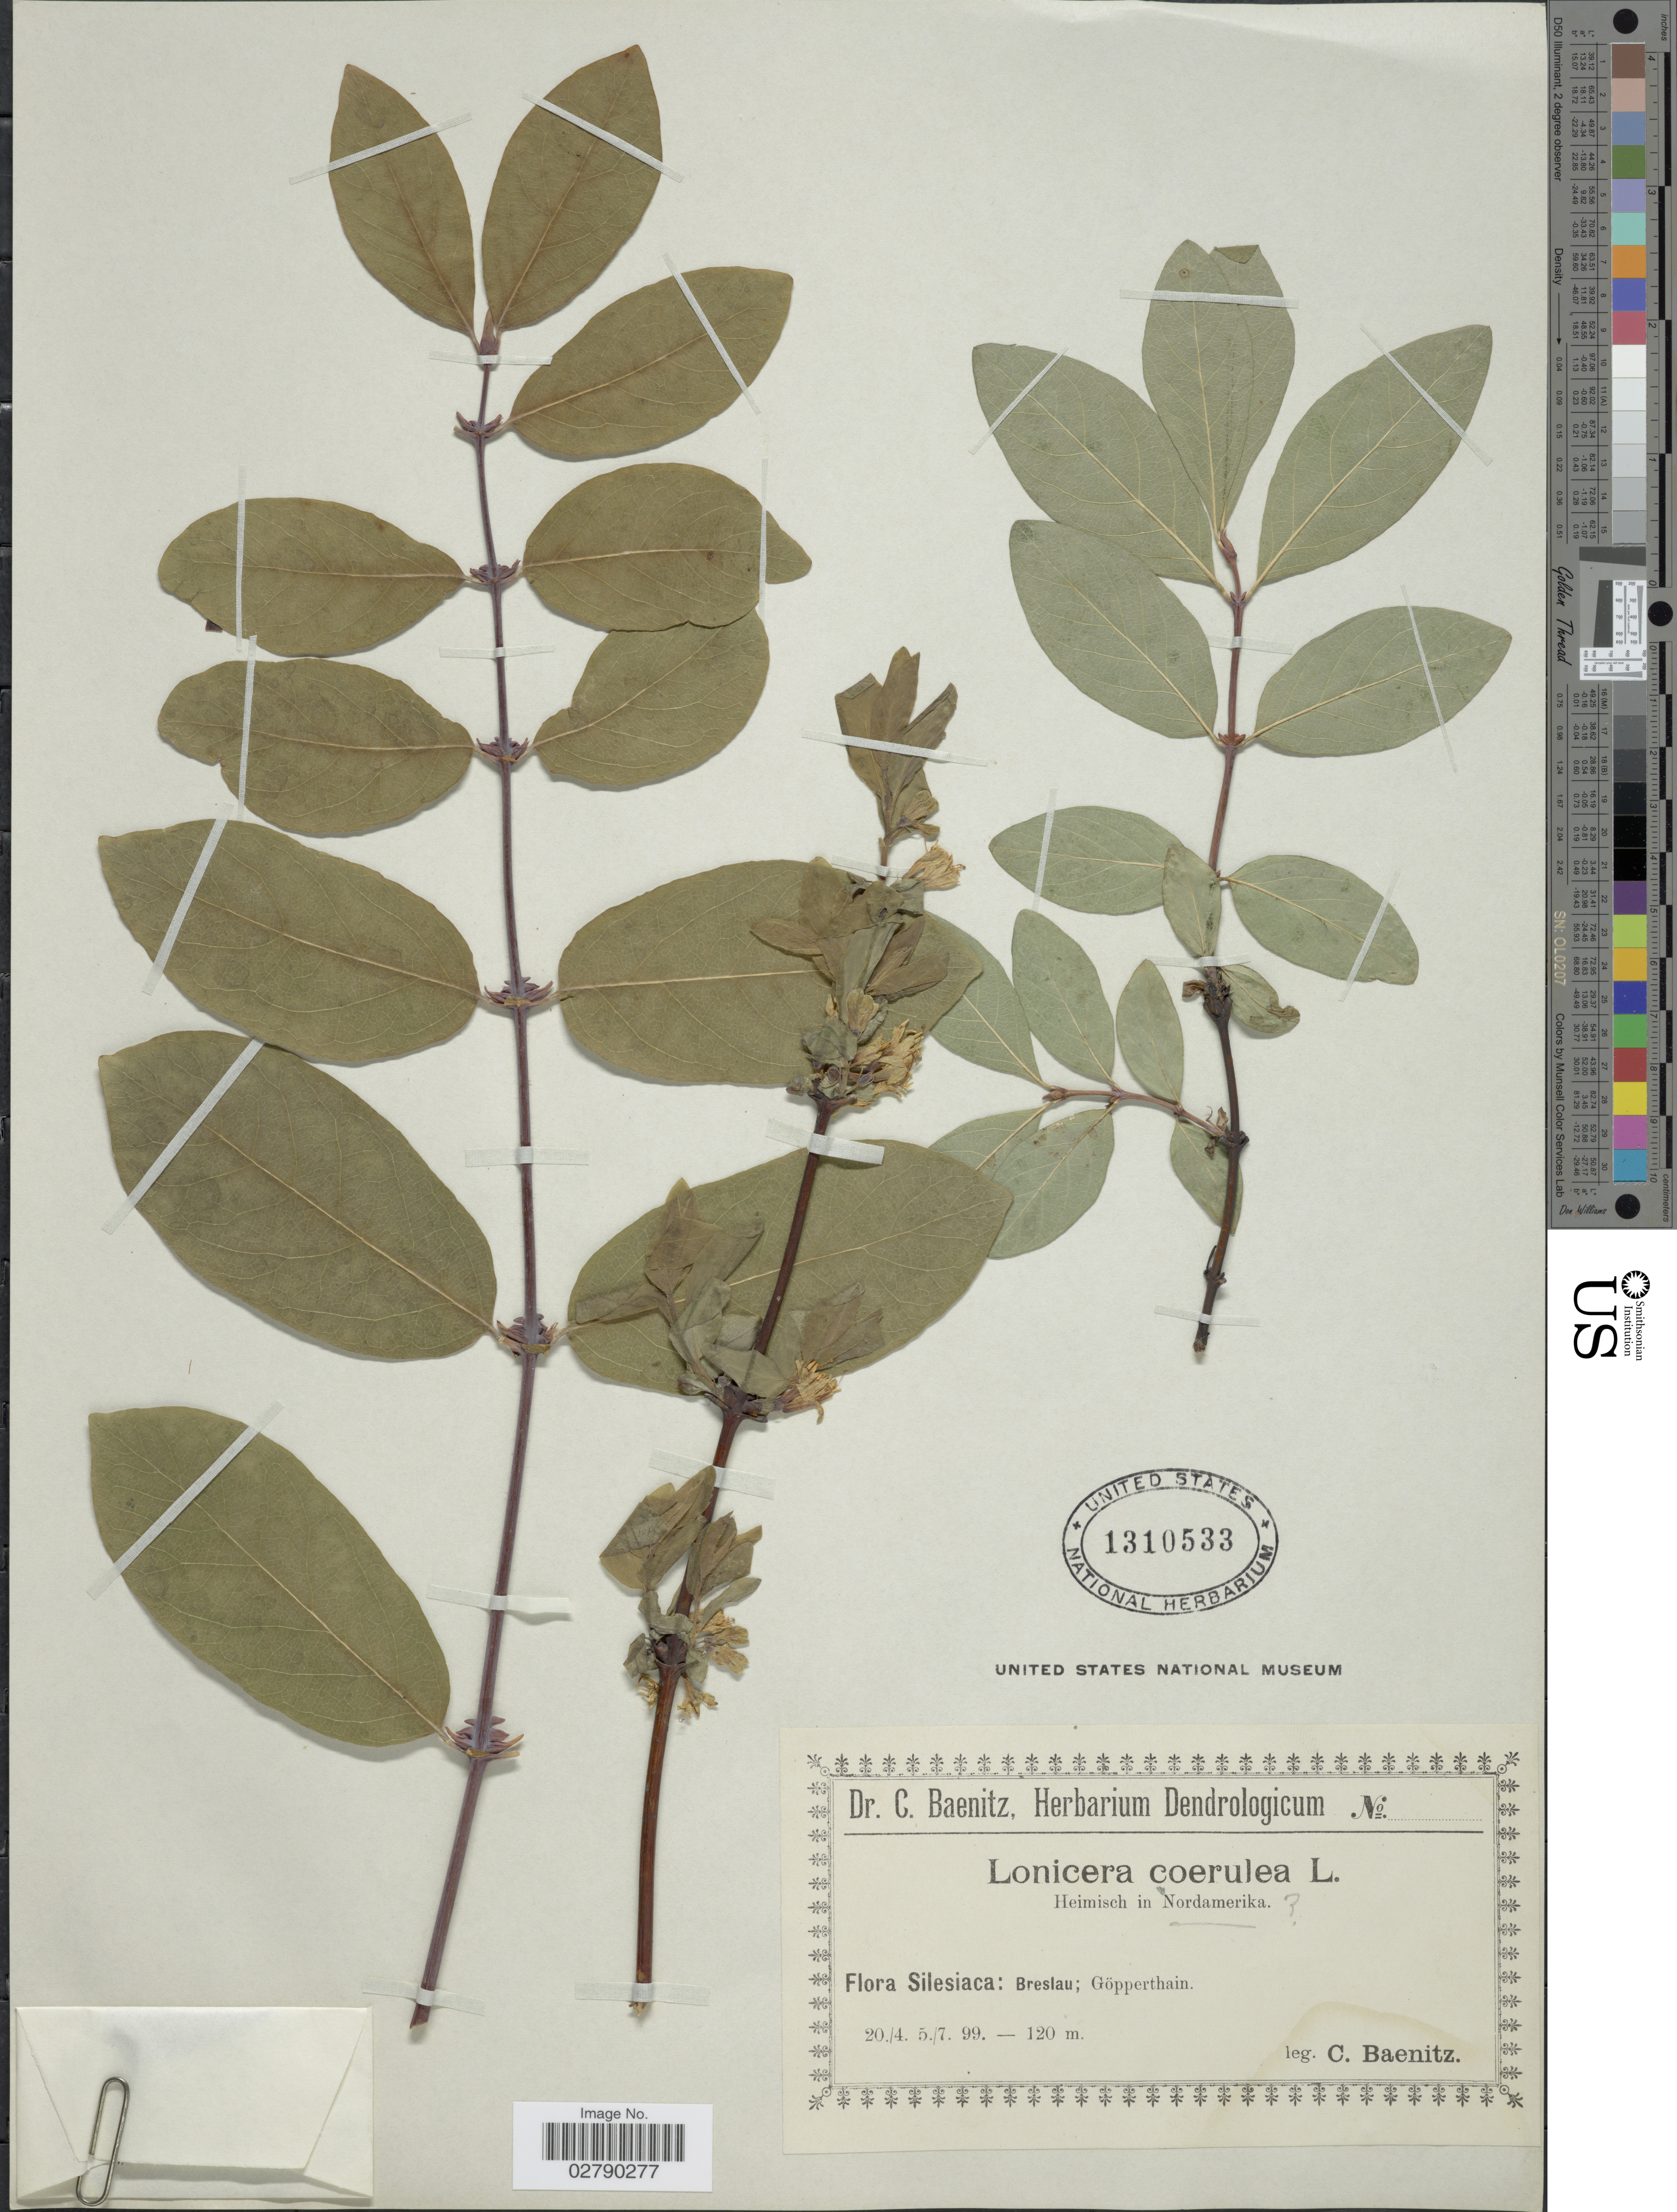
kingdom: Plantae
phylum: Tracheophyta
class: Magnoliopsida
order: Dipsacales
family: Caprifoliaceae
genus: Lonicera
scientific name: Lonicera caerulea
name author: L.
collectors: C. G. Baenitz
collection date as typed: Transcribed d/m/y: 20/4/99 to 5/7/99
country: Poland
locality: Silesiaca: Breslau; Göpperthain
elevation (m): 120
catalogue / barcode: US 1310533